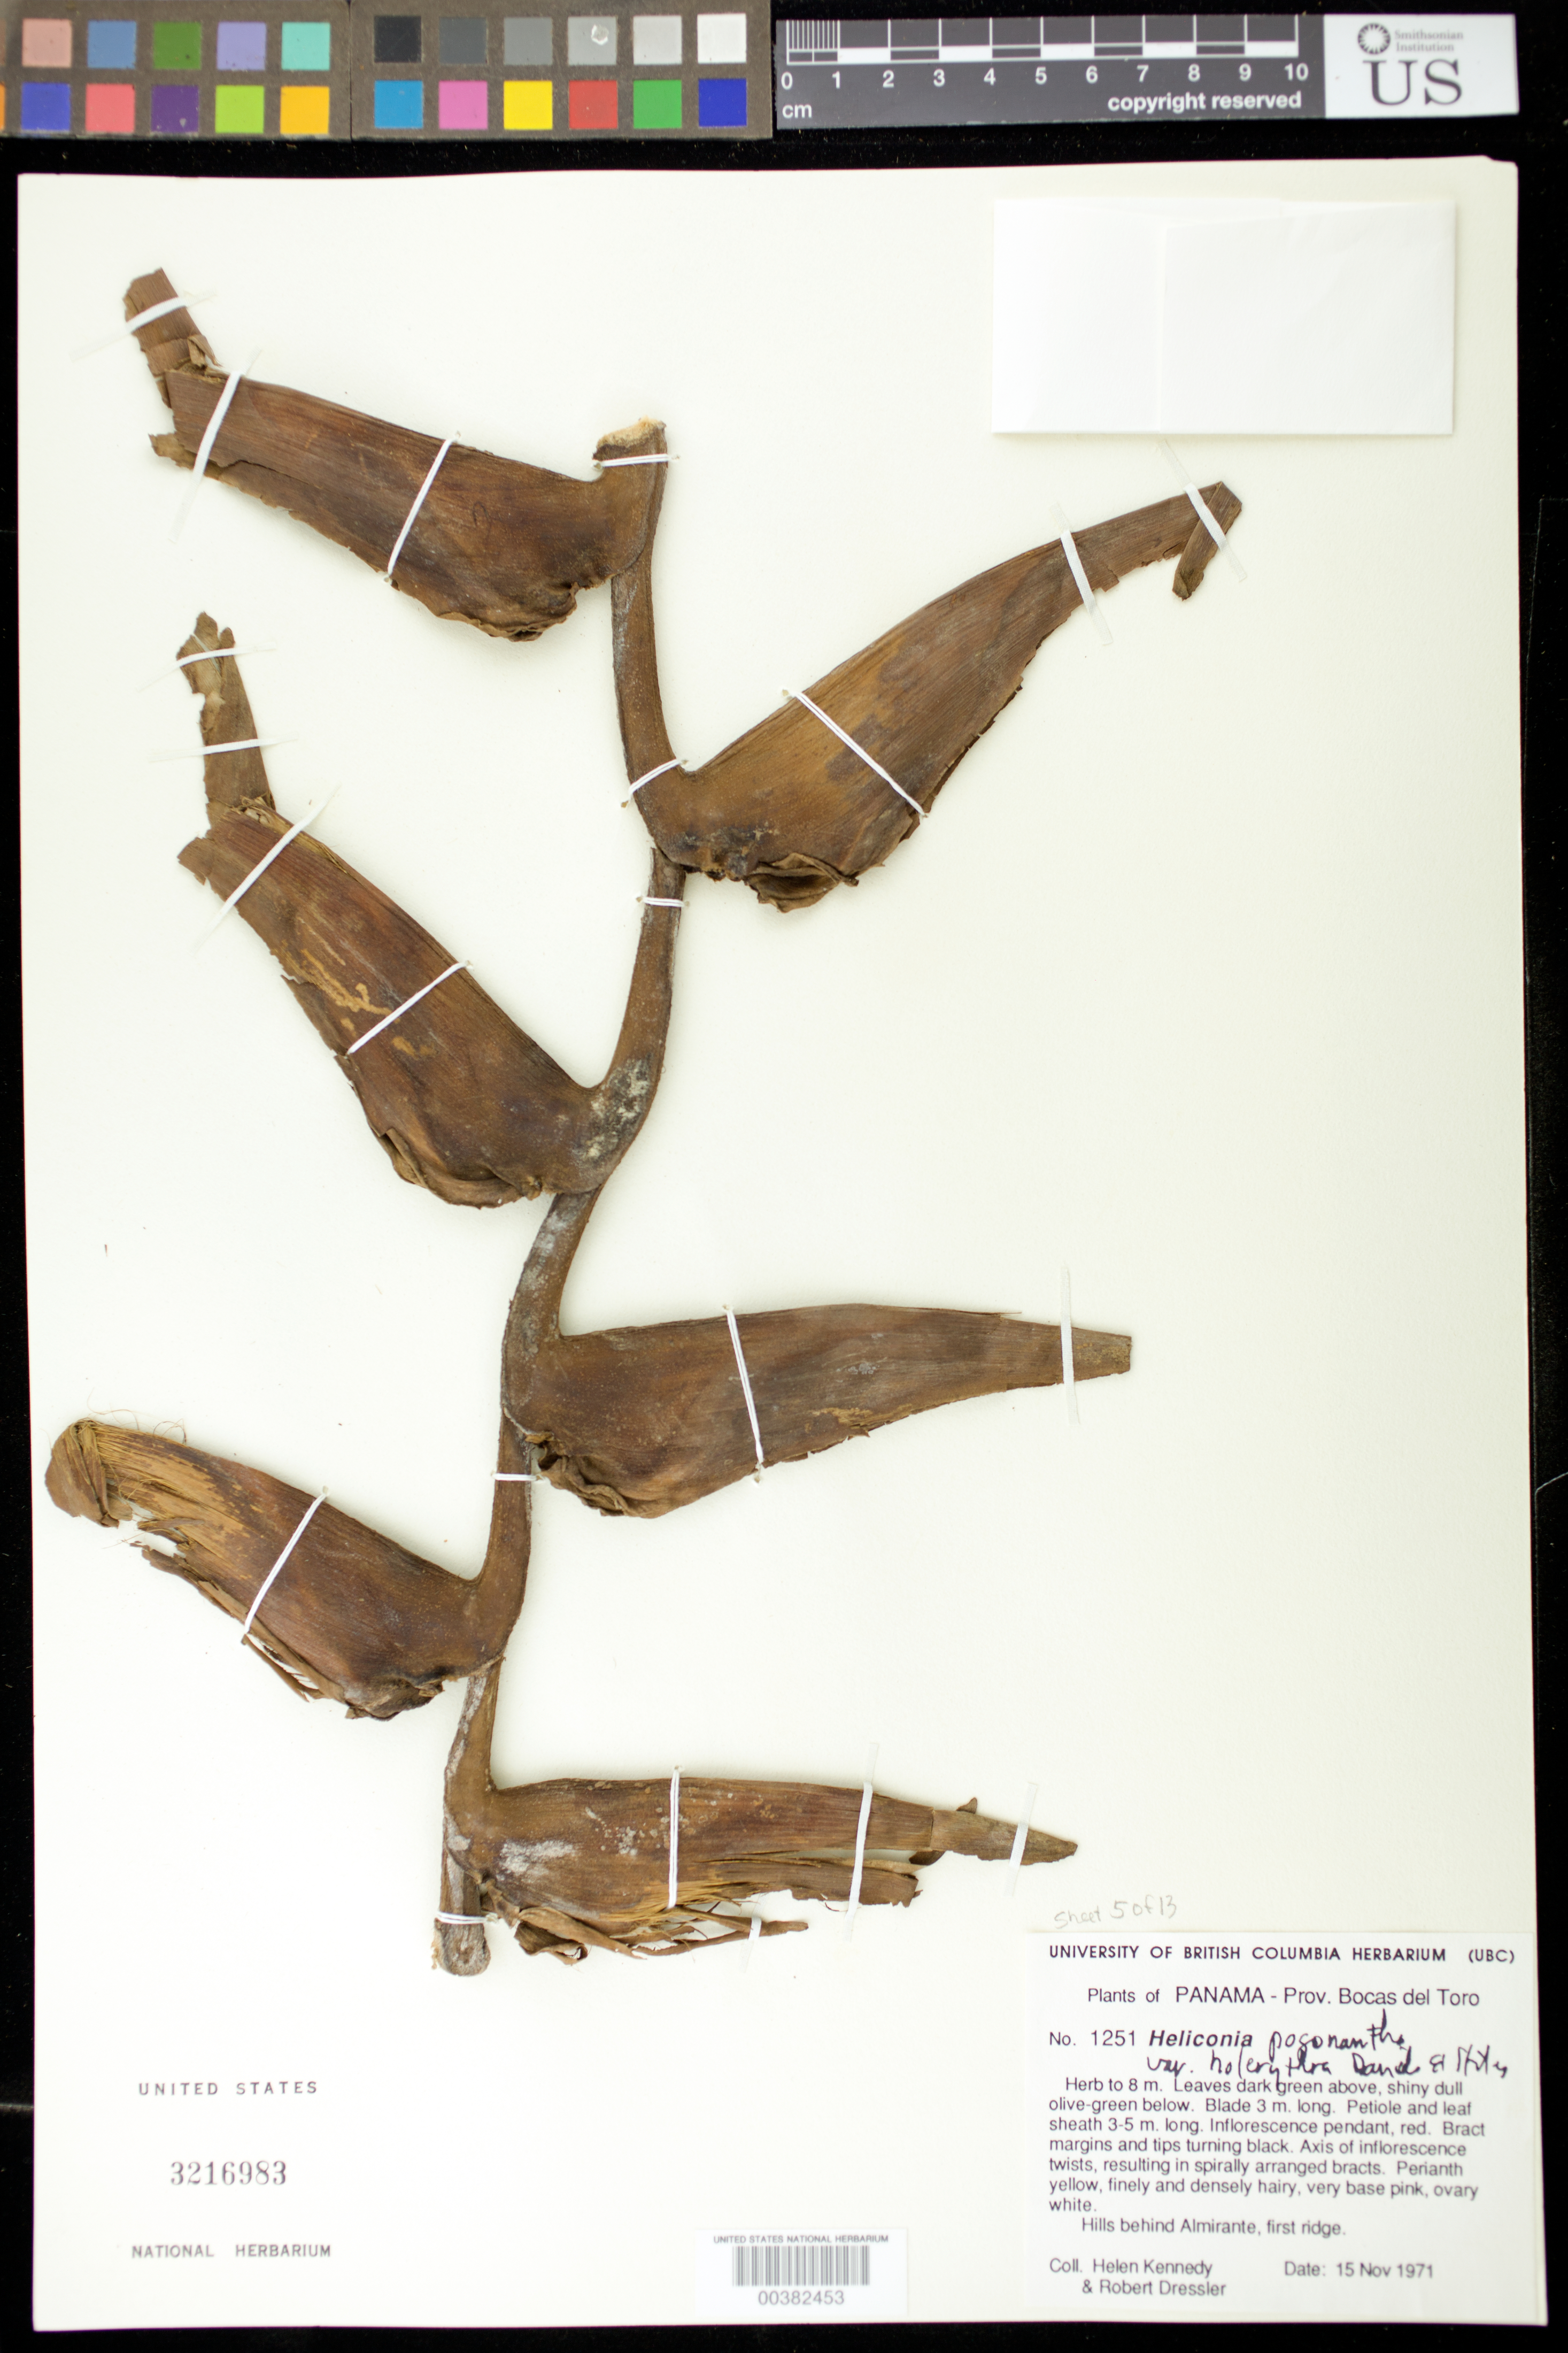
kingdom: Plantae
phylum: Tracheophyta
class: Liliopsida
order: Zingiberales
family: Heliconiaceae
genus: Heliconia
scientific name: Heliconia pogonantha var. holerythra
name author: G.S. Daniels & F.G. Stiles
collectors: H. Kennedy & R. Dressler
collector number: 1251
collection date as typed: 15 Nov 1971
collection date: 1971-11-15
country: Panama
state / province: Bocas del Toro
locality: Behind Almirante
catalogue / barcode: US 3216983